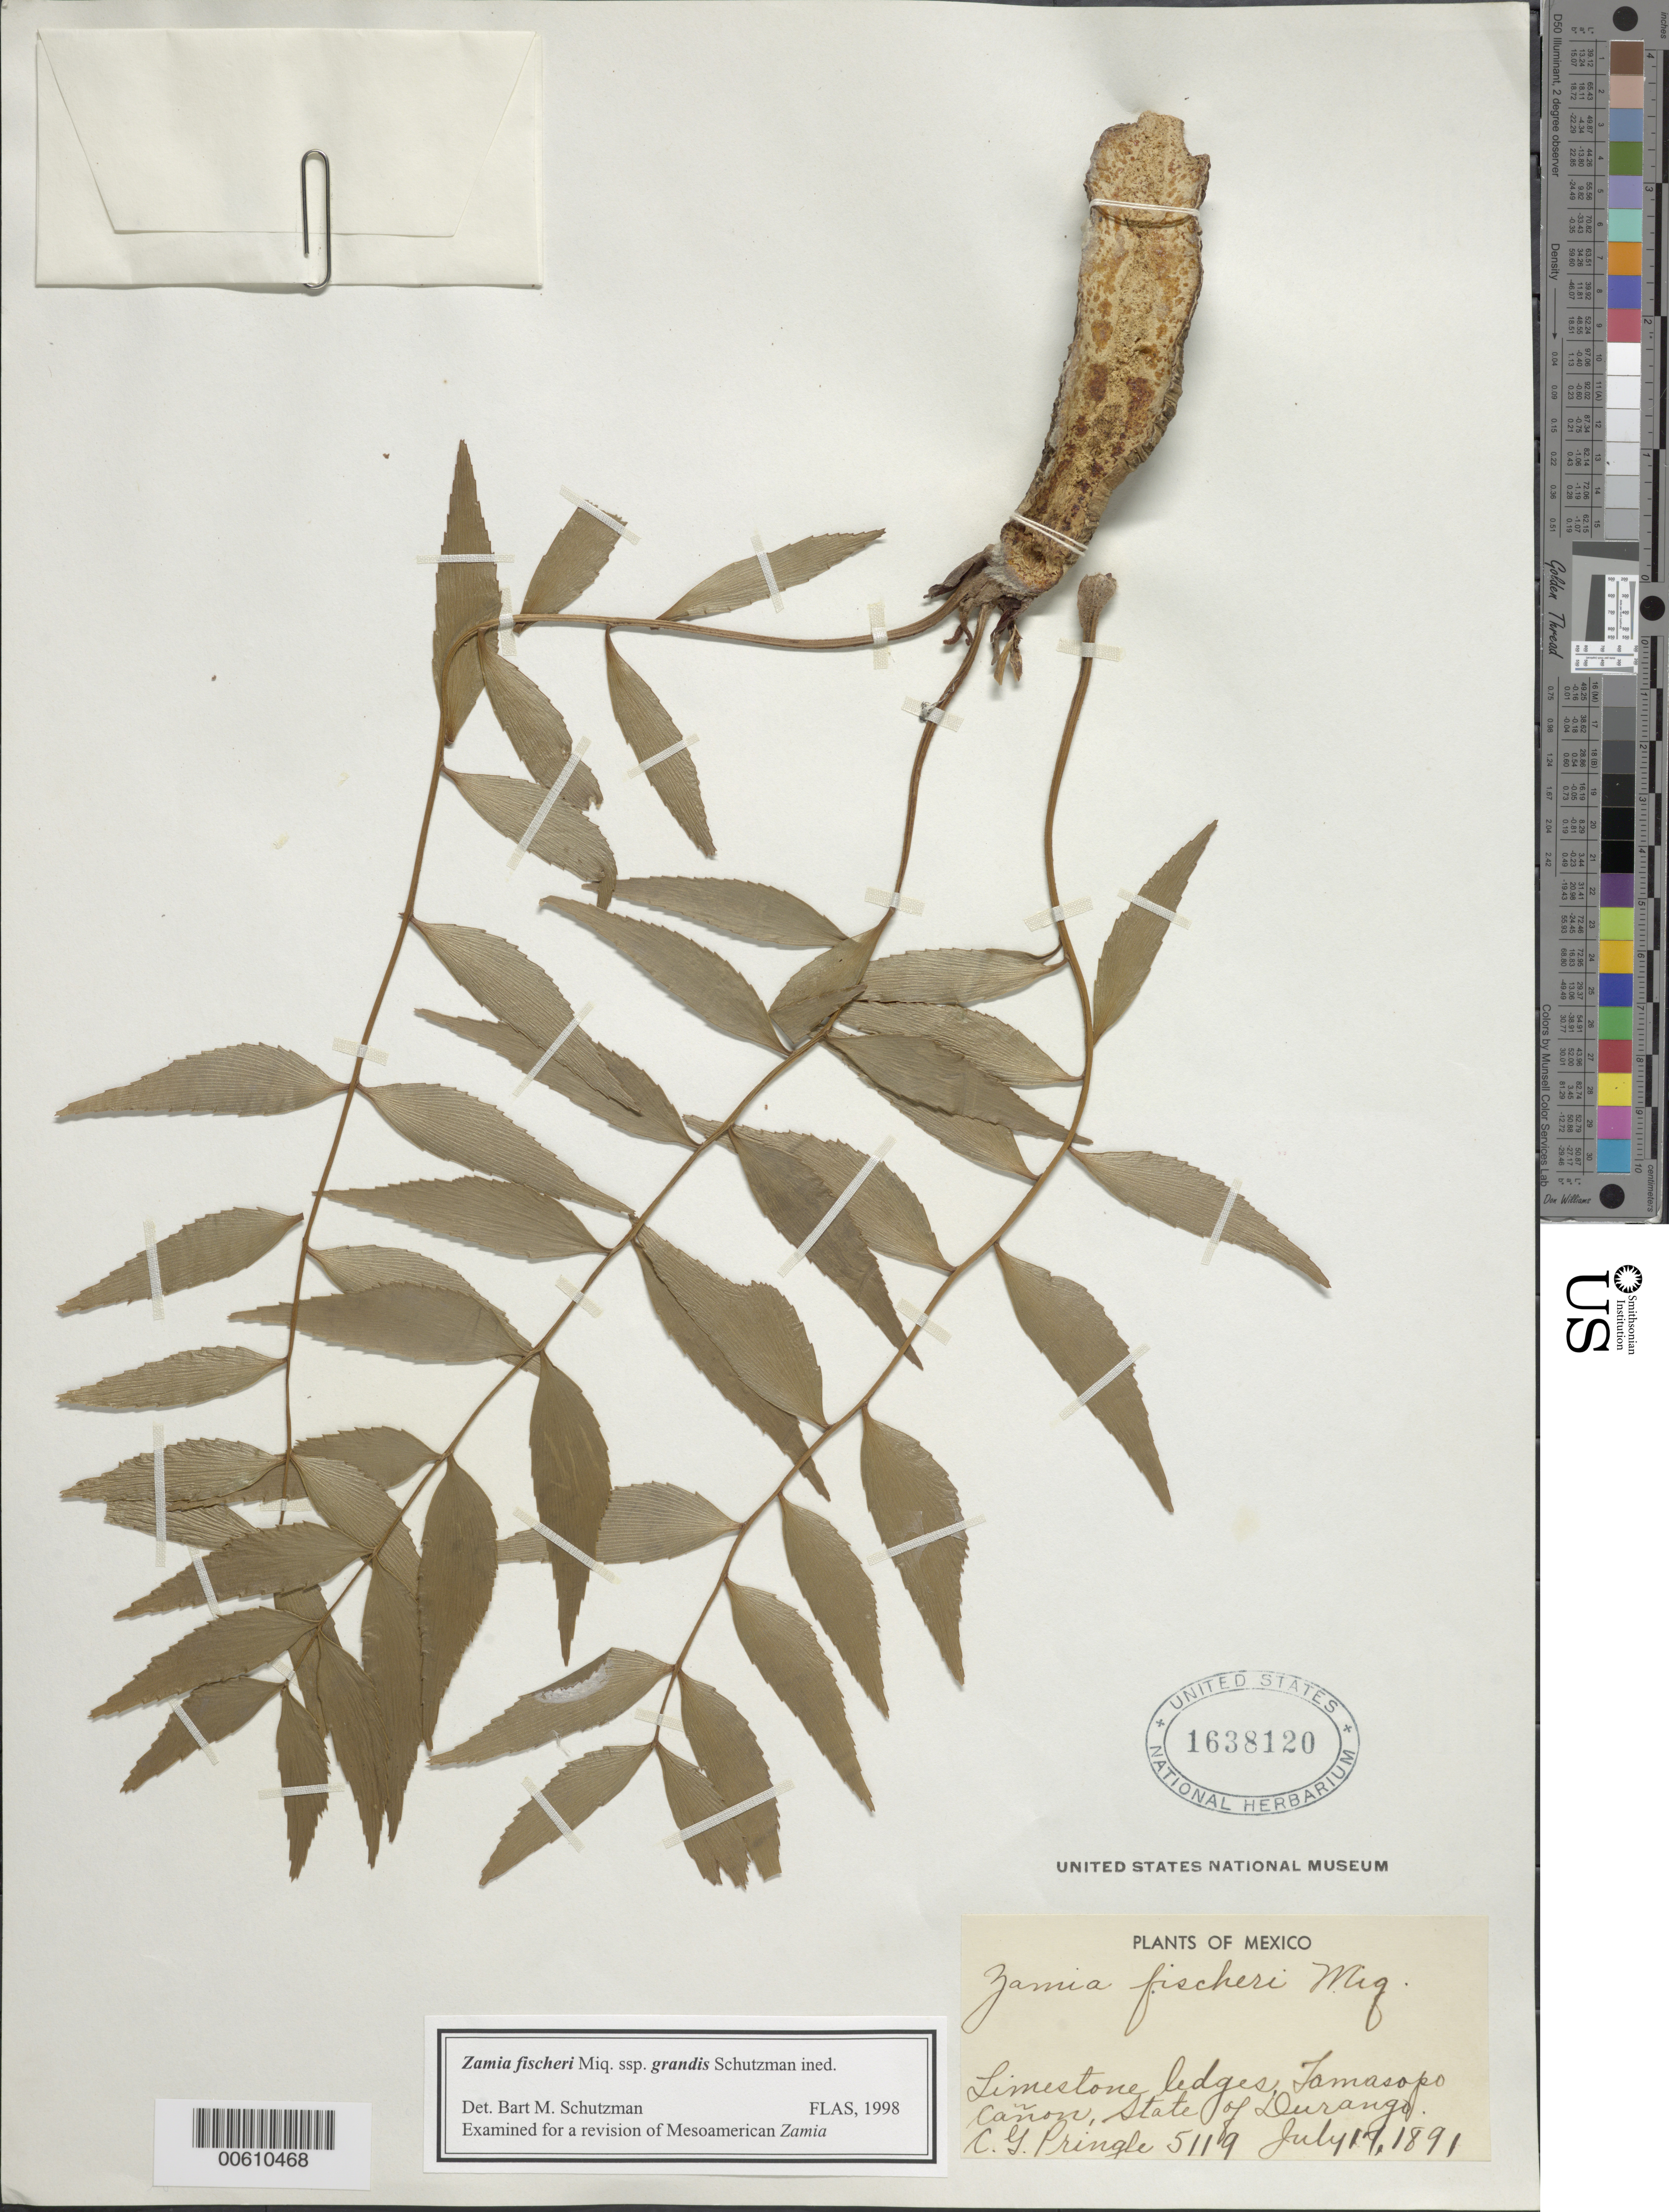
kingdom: Plantae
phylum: Tracheophyta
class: Cycadopsida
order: Cycadales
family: Zamiaceae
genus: Zamia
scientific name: Zamia fischeri subsp. grandis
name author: Schutz.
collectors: C. G. Pringle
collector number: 5119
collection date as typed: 17 Jul 1891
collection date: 1891-07-17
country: Mexico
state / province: Durango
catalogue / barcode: US 1638120